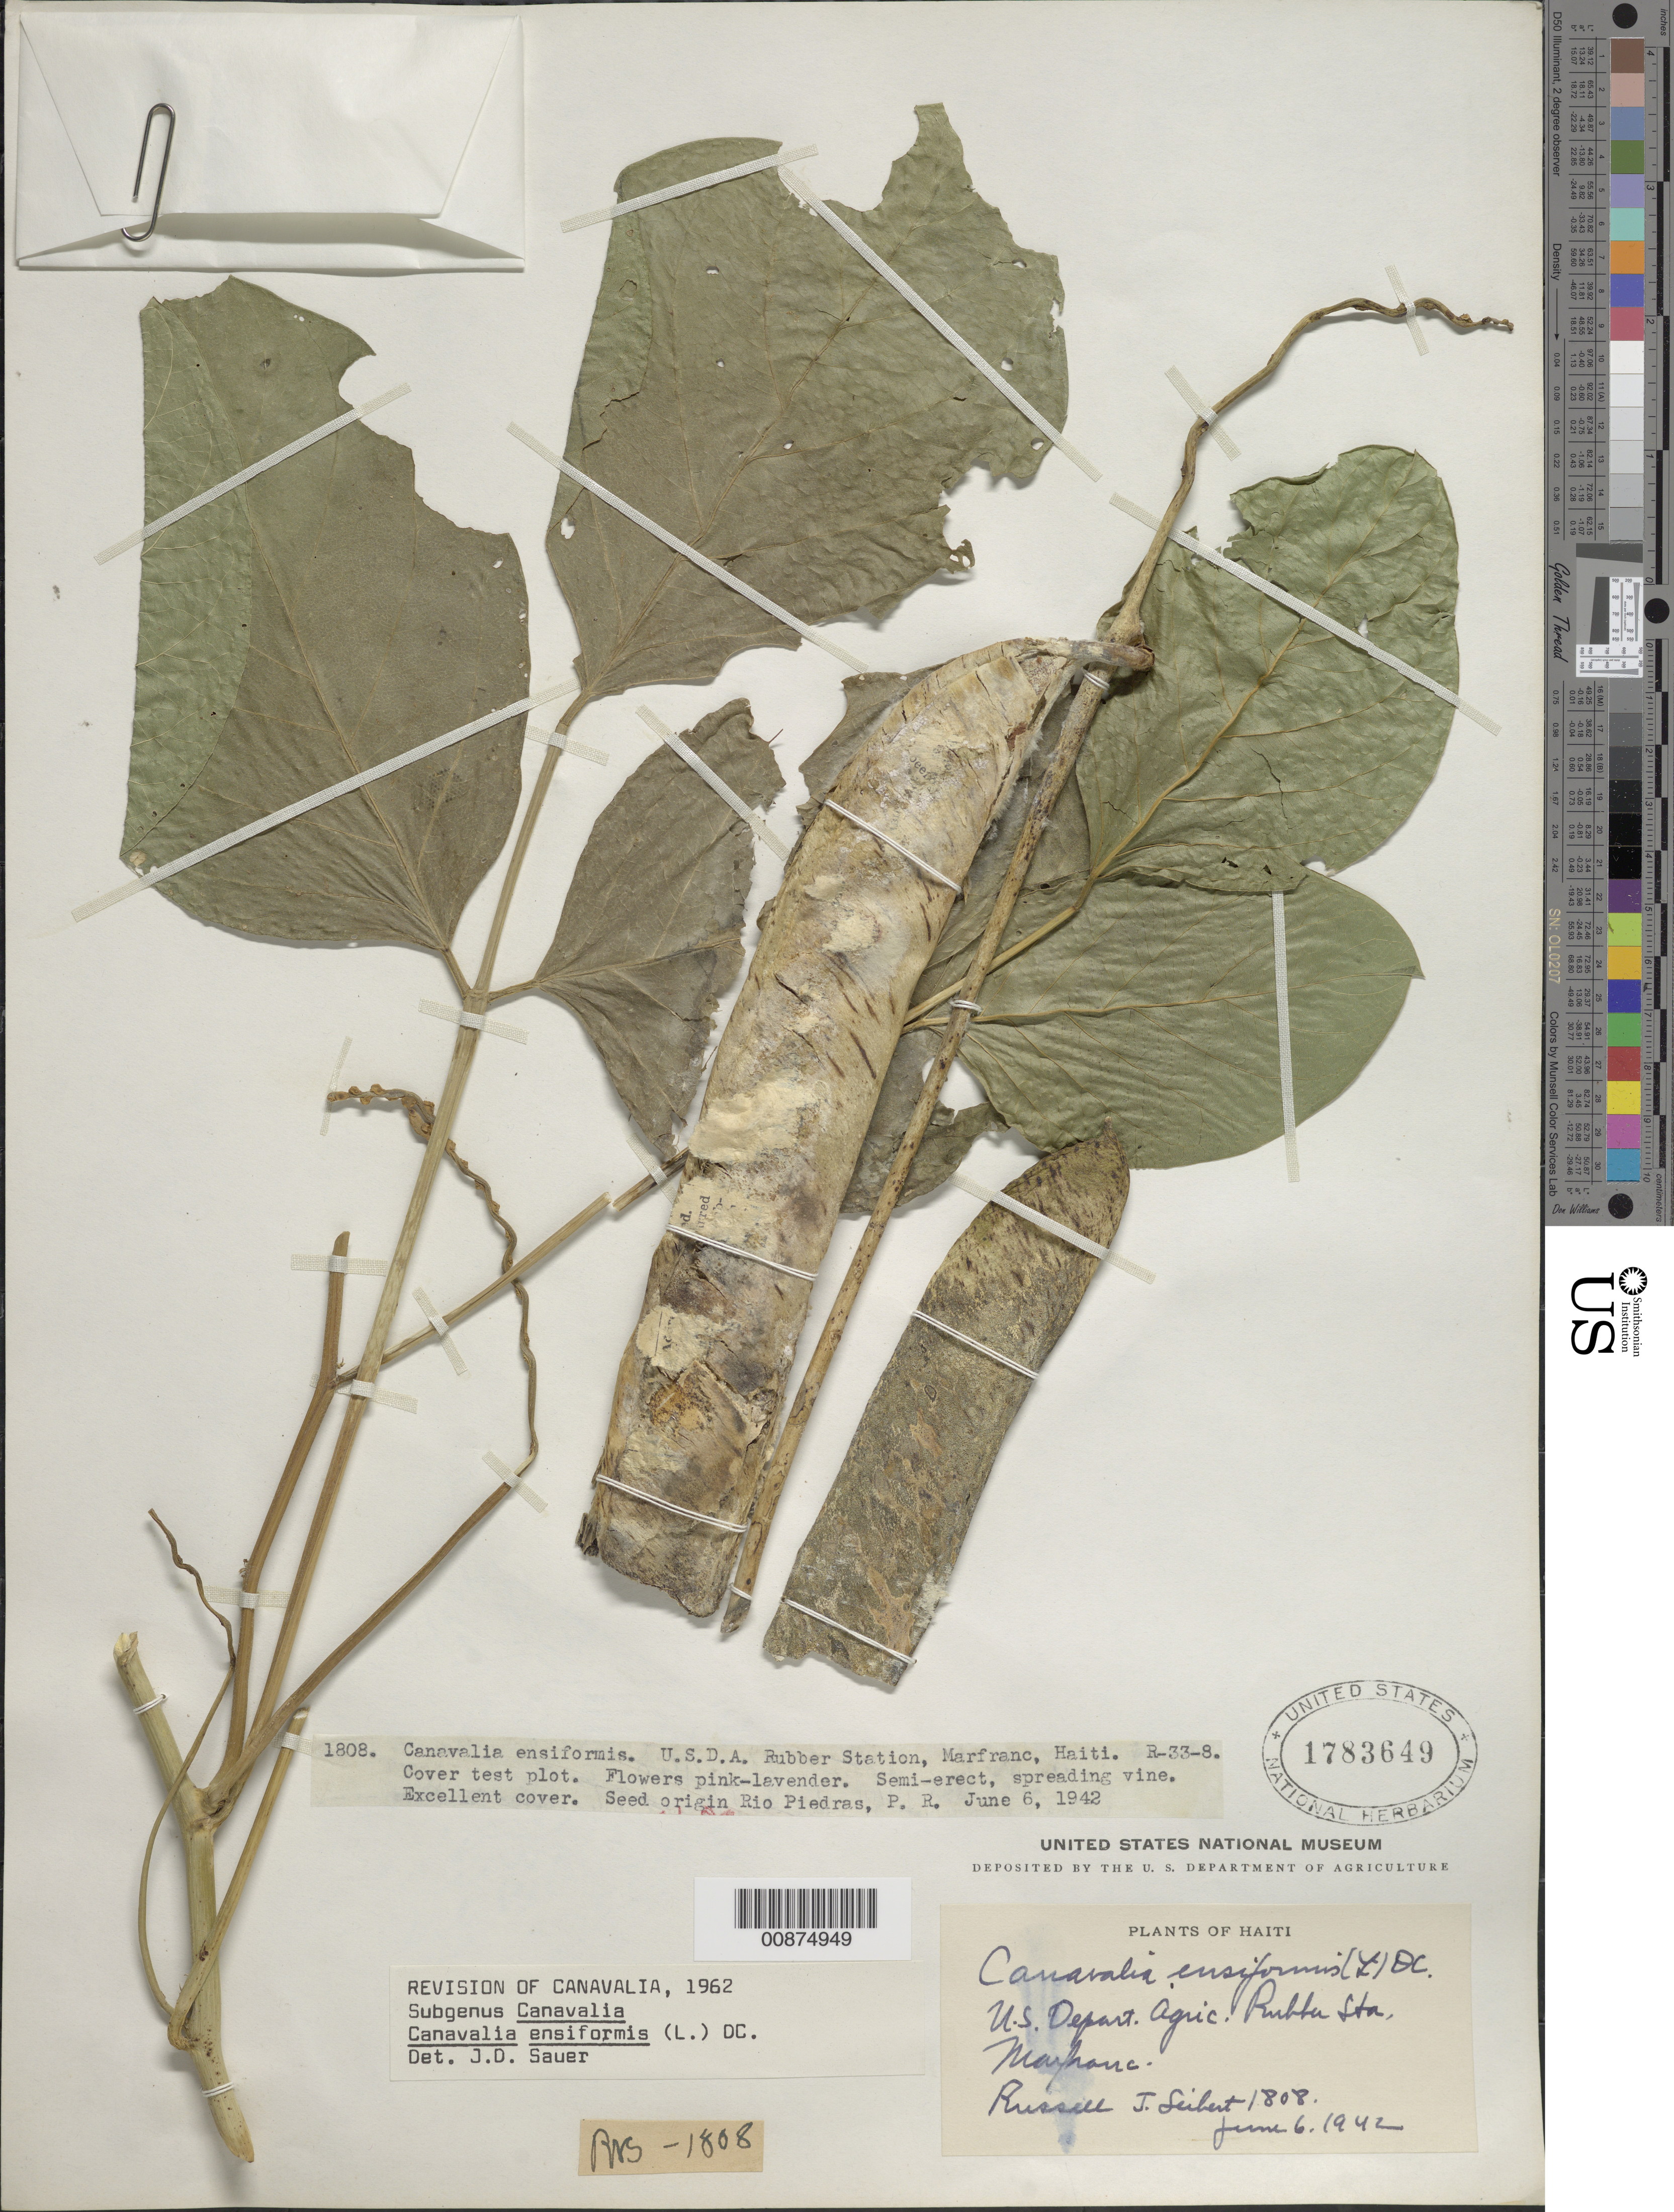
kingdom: Plantae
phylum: Tracheophyta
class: Magnoliopsida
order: Fabales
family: Fabaceae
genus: Canavalia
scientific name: Canavalia ensiformis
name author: (L.) DC.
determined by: Sauer, J. D.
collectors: R. J. Seibert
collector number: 1808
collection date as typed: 06 Jun 1942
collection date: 1942-06-06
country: Haiti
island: Hispaniola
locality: U.S. Depart. Agric. Rubber Station; Marfranc. R-33-8 Cover test plot.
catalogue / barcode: US 1783649